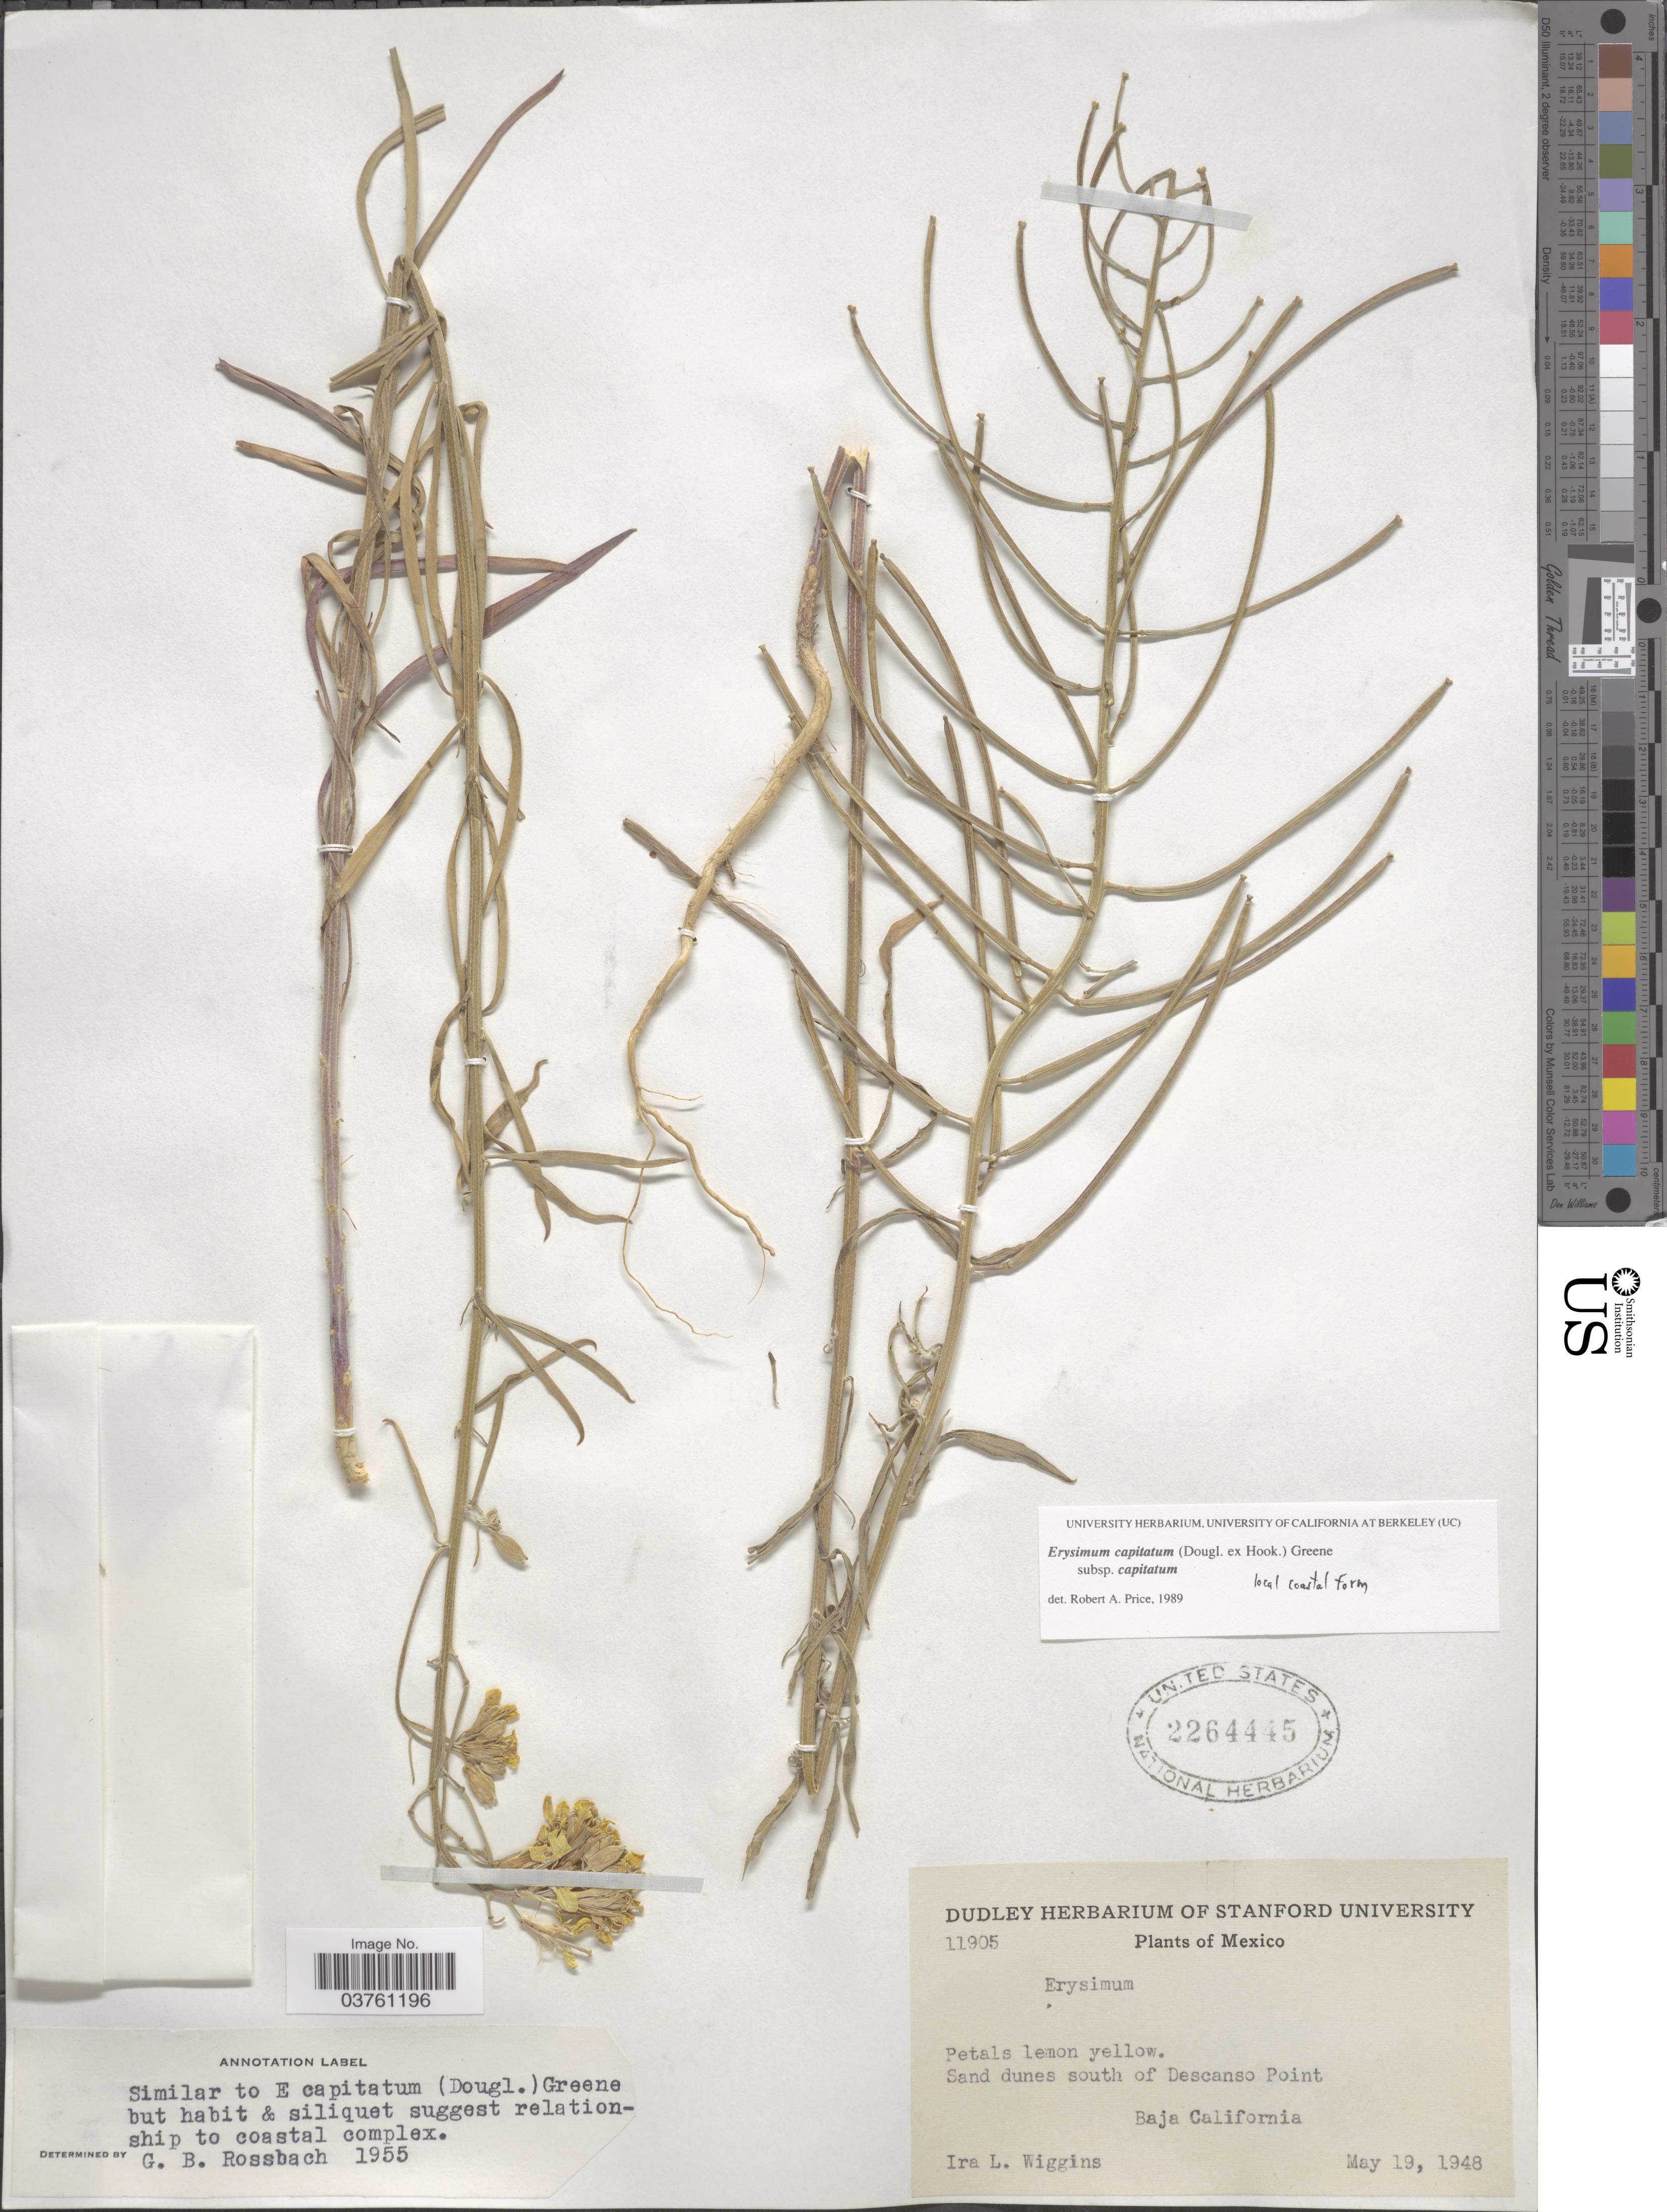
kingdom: Plantae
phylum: Tracheophyta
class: Magnoliopsida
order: Brassicales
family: Brassicaceae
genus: Erysimum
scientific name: Erysimum capitatum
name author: (Douglas ex Hook.) Greene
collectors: I. L. Wiggins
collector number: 11905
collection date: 1948-05-19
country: Mexico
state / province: Baja California Norte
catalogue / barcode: US 2264445